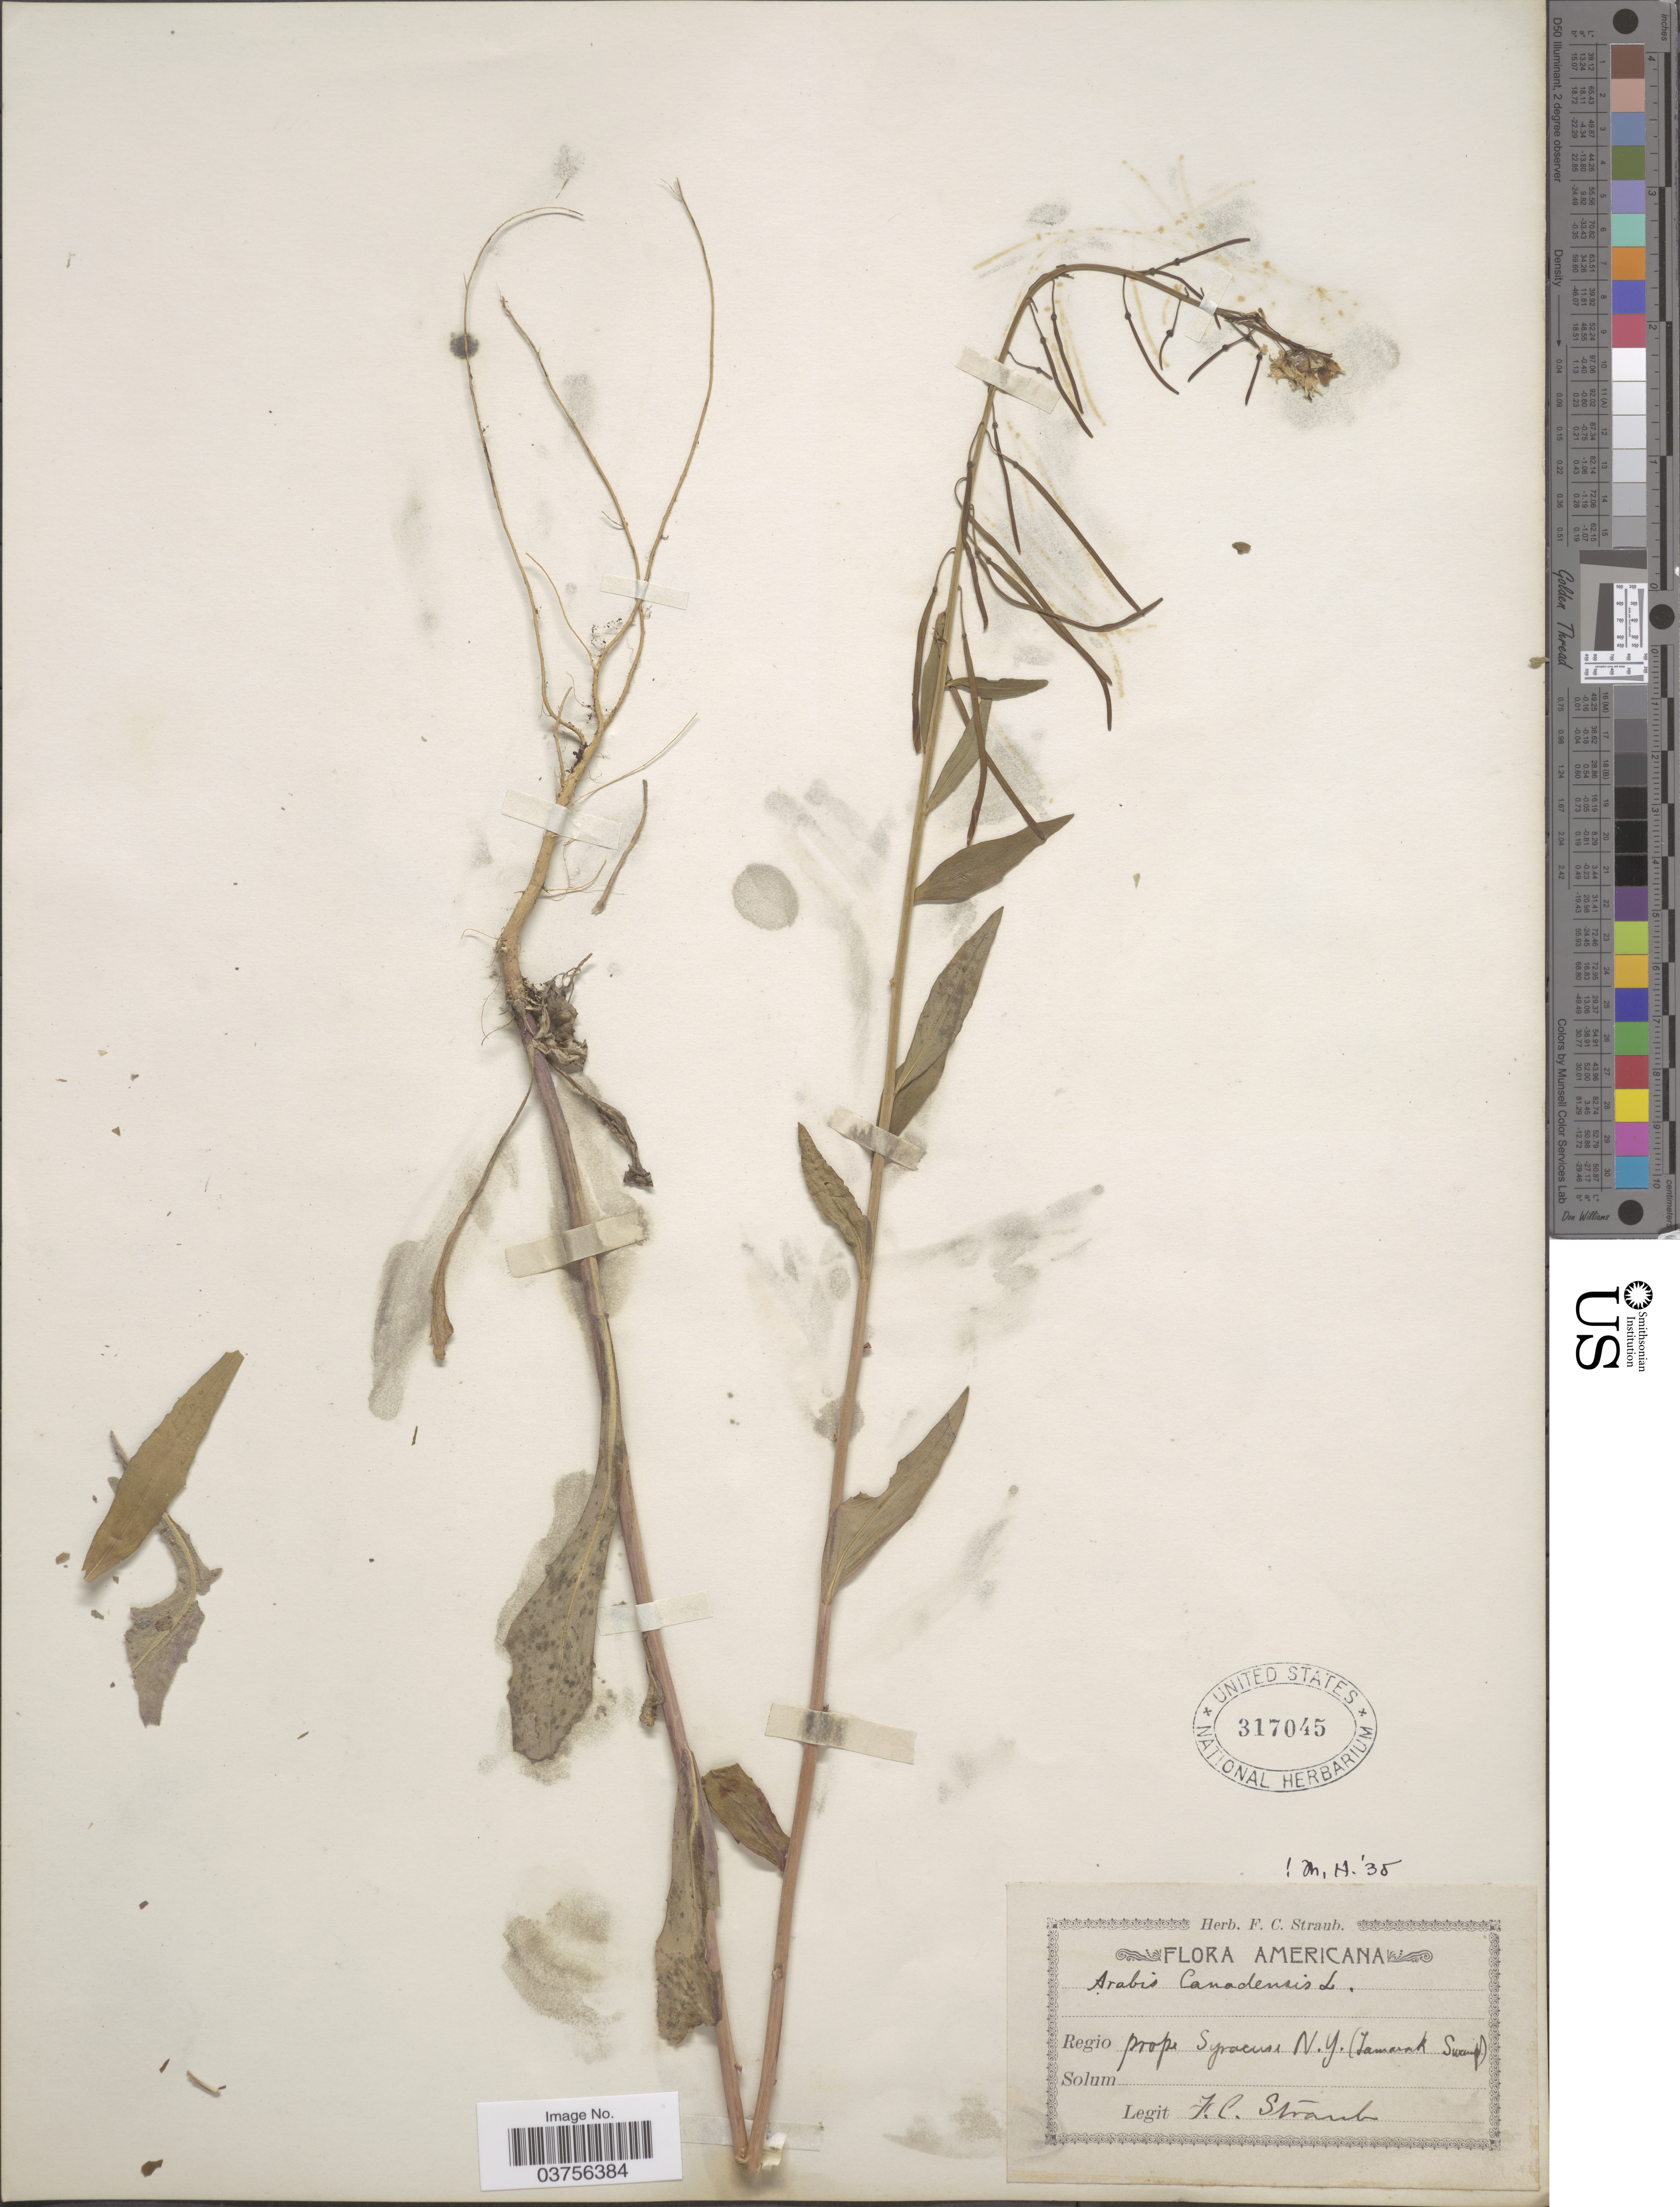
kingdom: Plantae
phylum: Tracheophyta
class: Magnoliopsida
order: Brassicales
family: Brassicaceae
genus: Arabis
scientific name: Arabis canadensis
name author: L.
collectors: F. Straub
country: United States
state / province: New York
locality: Regio prope Syracuse (Tamarack Swamp).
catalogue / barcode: US 317045